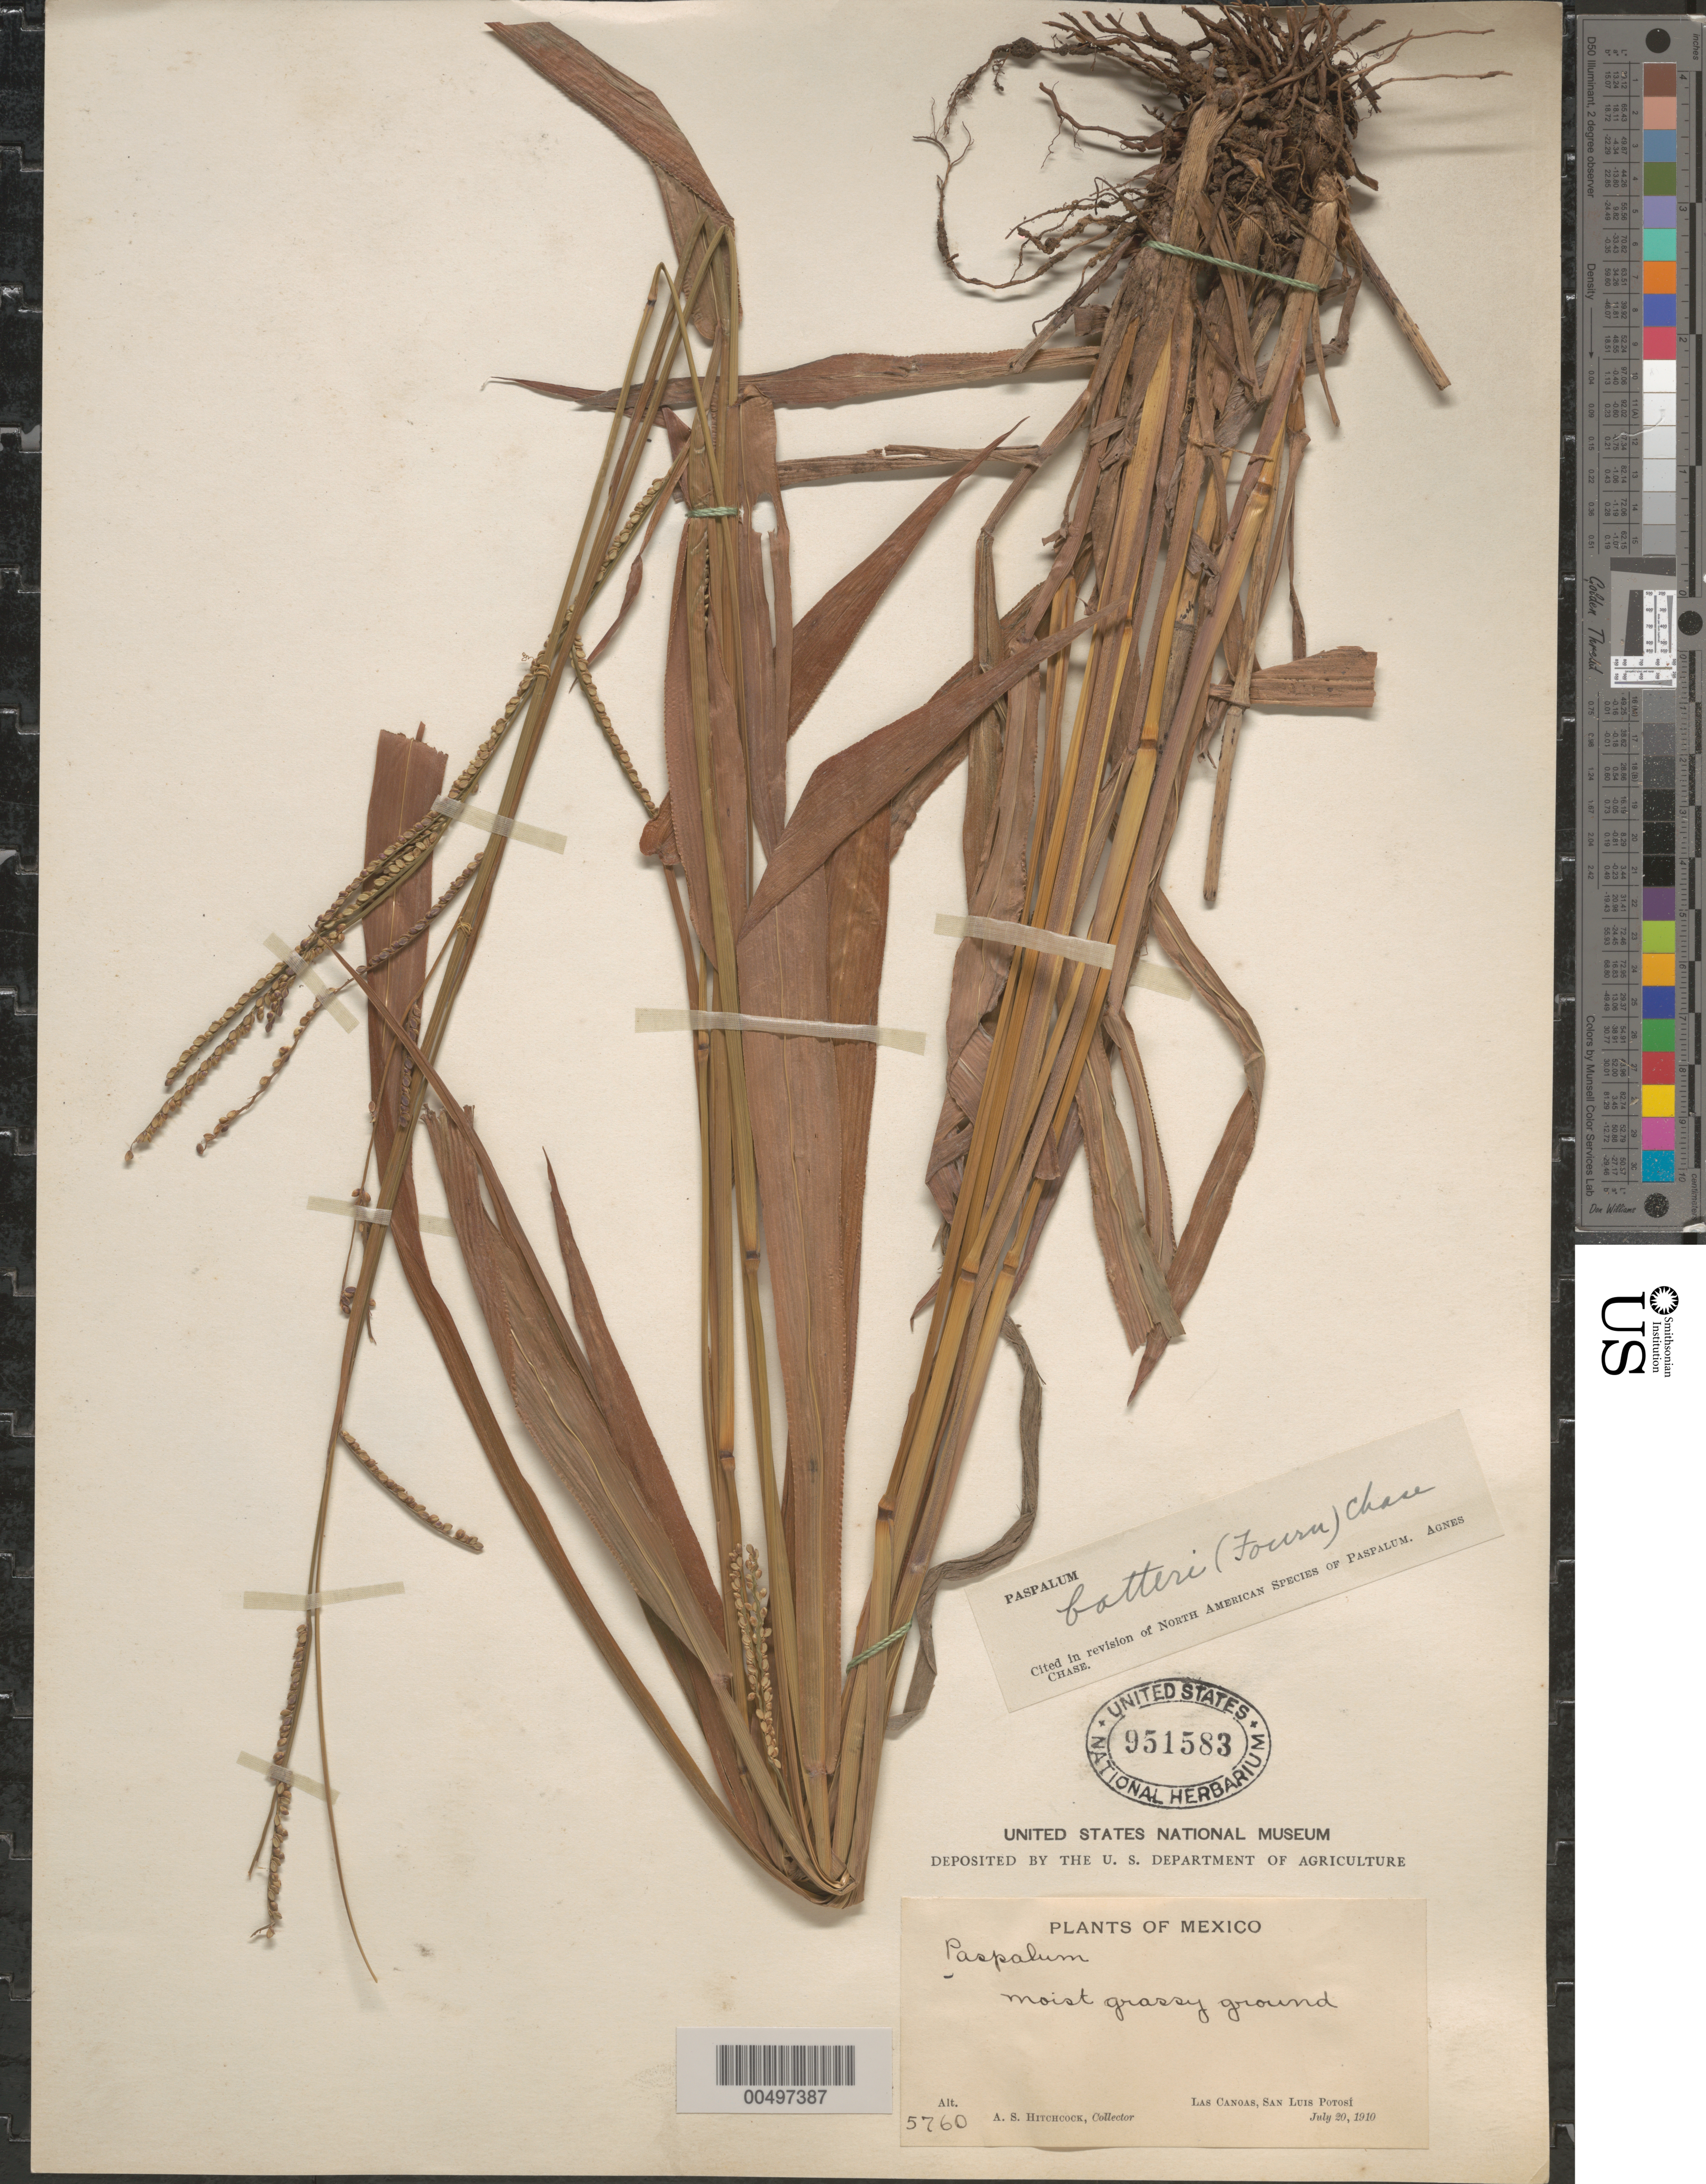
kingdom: Plantae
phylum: Tracheophyta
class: Liliopsida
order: Poales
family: Poaceae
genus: Paspalum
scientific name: Paspalum botteri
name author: (E. Fourn.) Chase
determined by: Chase, [M.] Agnes, (US)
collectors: A. S. Hitchcock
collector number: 5760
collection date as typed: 20 Jul 1910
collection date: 1910-07-20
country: Mexico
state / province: San Luis Potosi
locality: Las Canoas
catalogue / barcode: US 951583